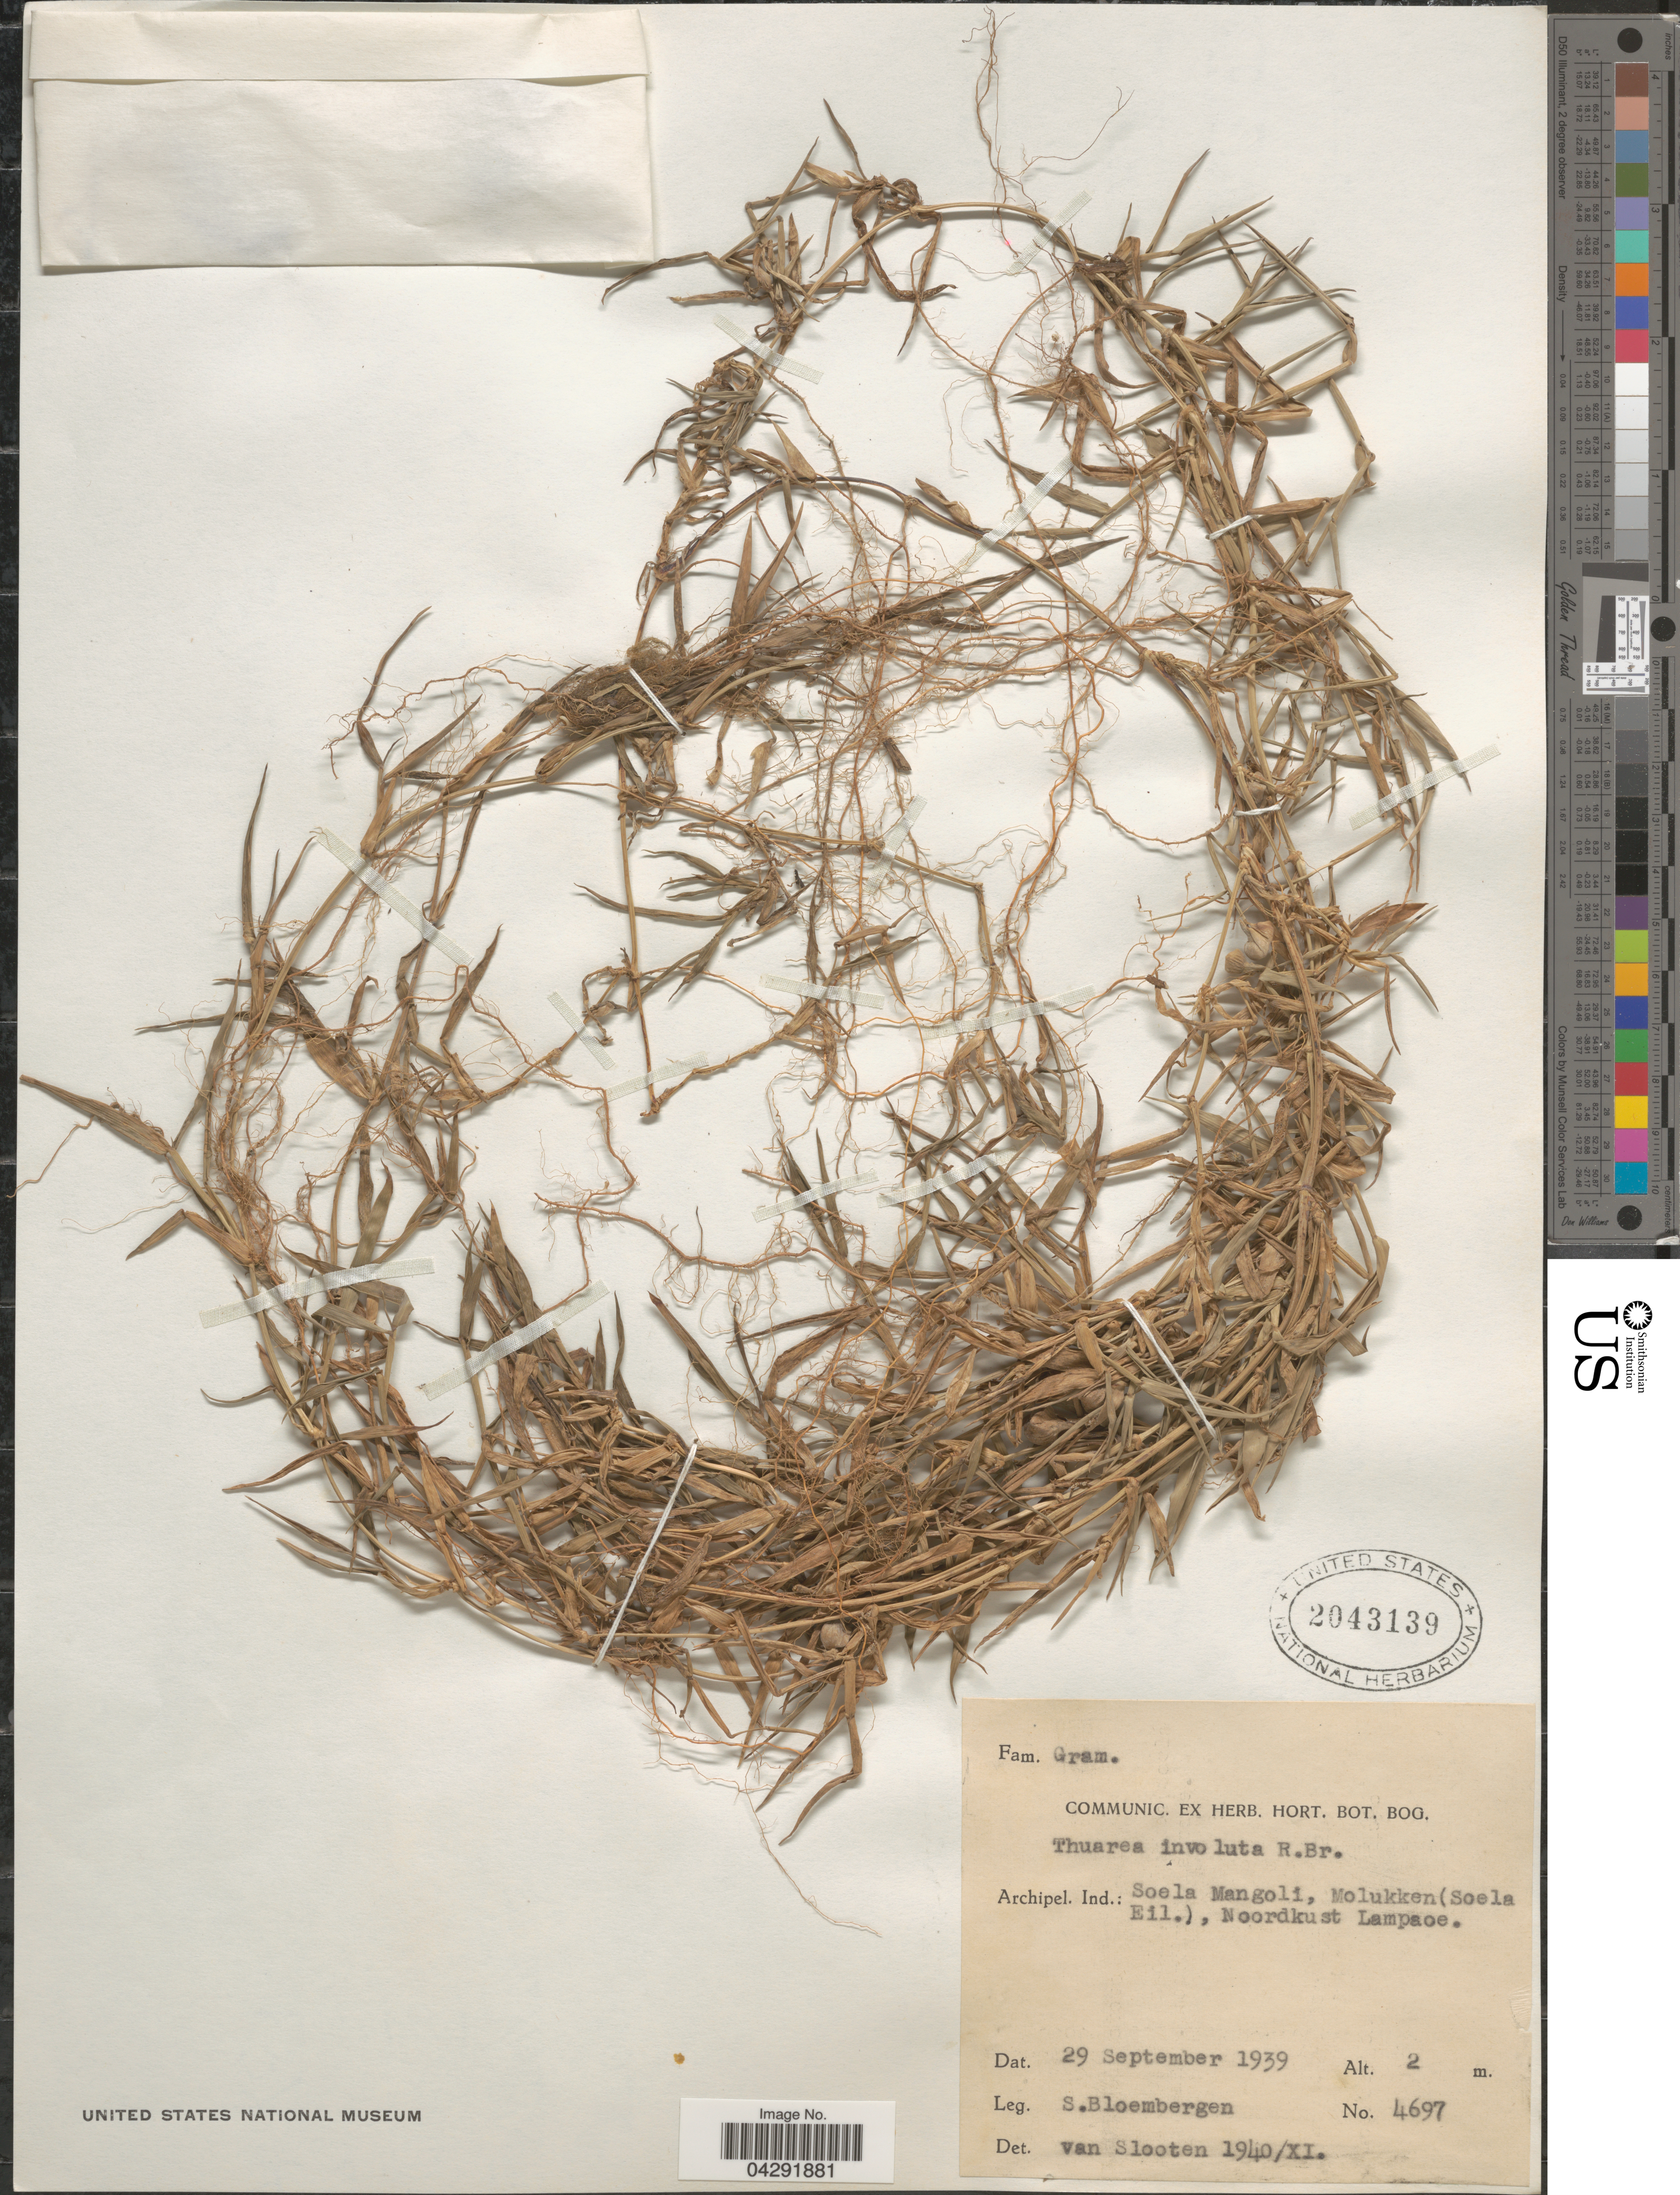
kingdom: Plantae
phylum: Tracheophyta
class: Liliopsida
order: Poales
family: Poaceae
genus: Thuarea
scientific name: Thuarea involuta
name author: (G. Forst.) R. Br. ex Sm.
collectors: S. Bloembergen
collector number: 4697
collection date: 1939-09-29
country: Indonesia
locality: Archipel. Ind.: Soela Mangoli, Molukken(Soela Eil.), Noordkust Lampaoe.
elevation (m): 2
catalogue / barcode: US 2043139